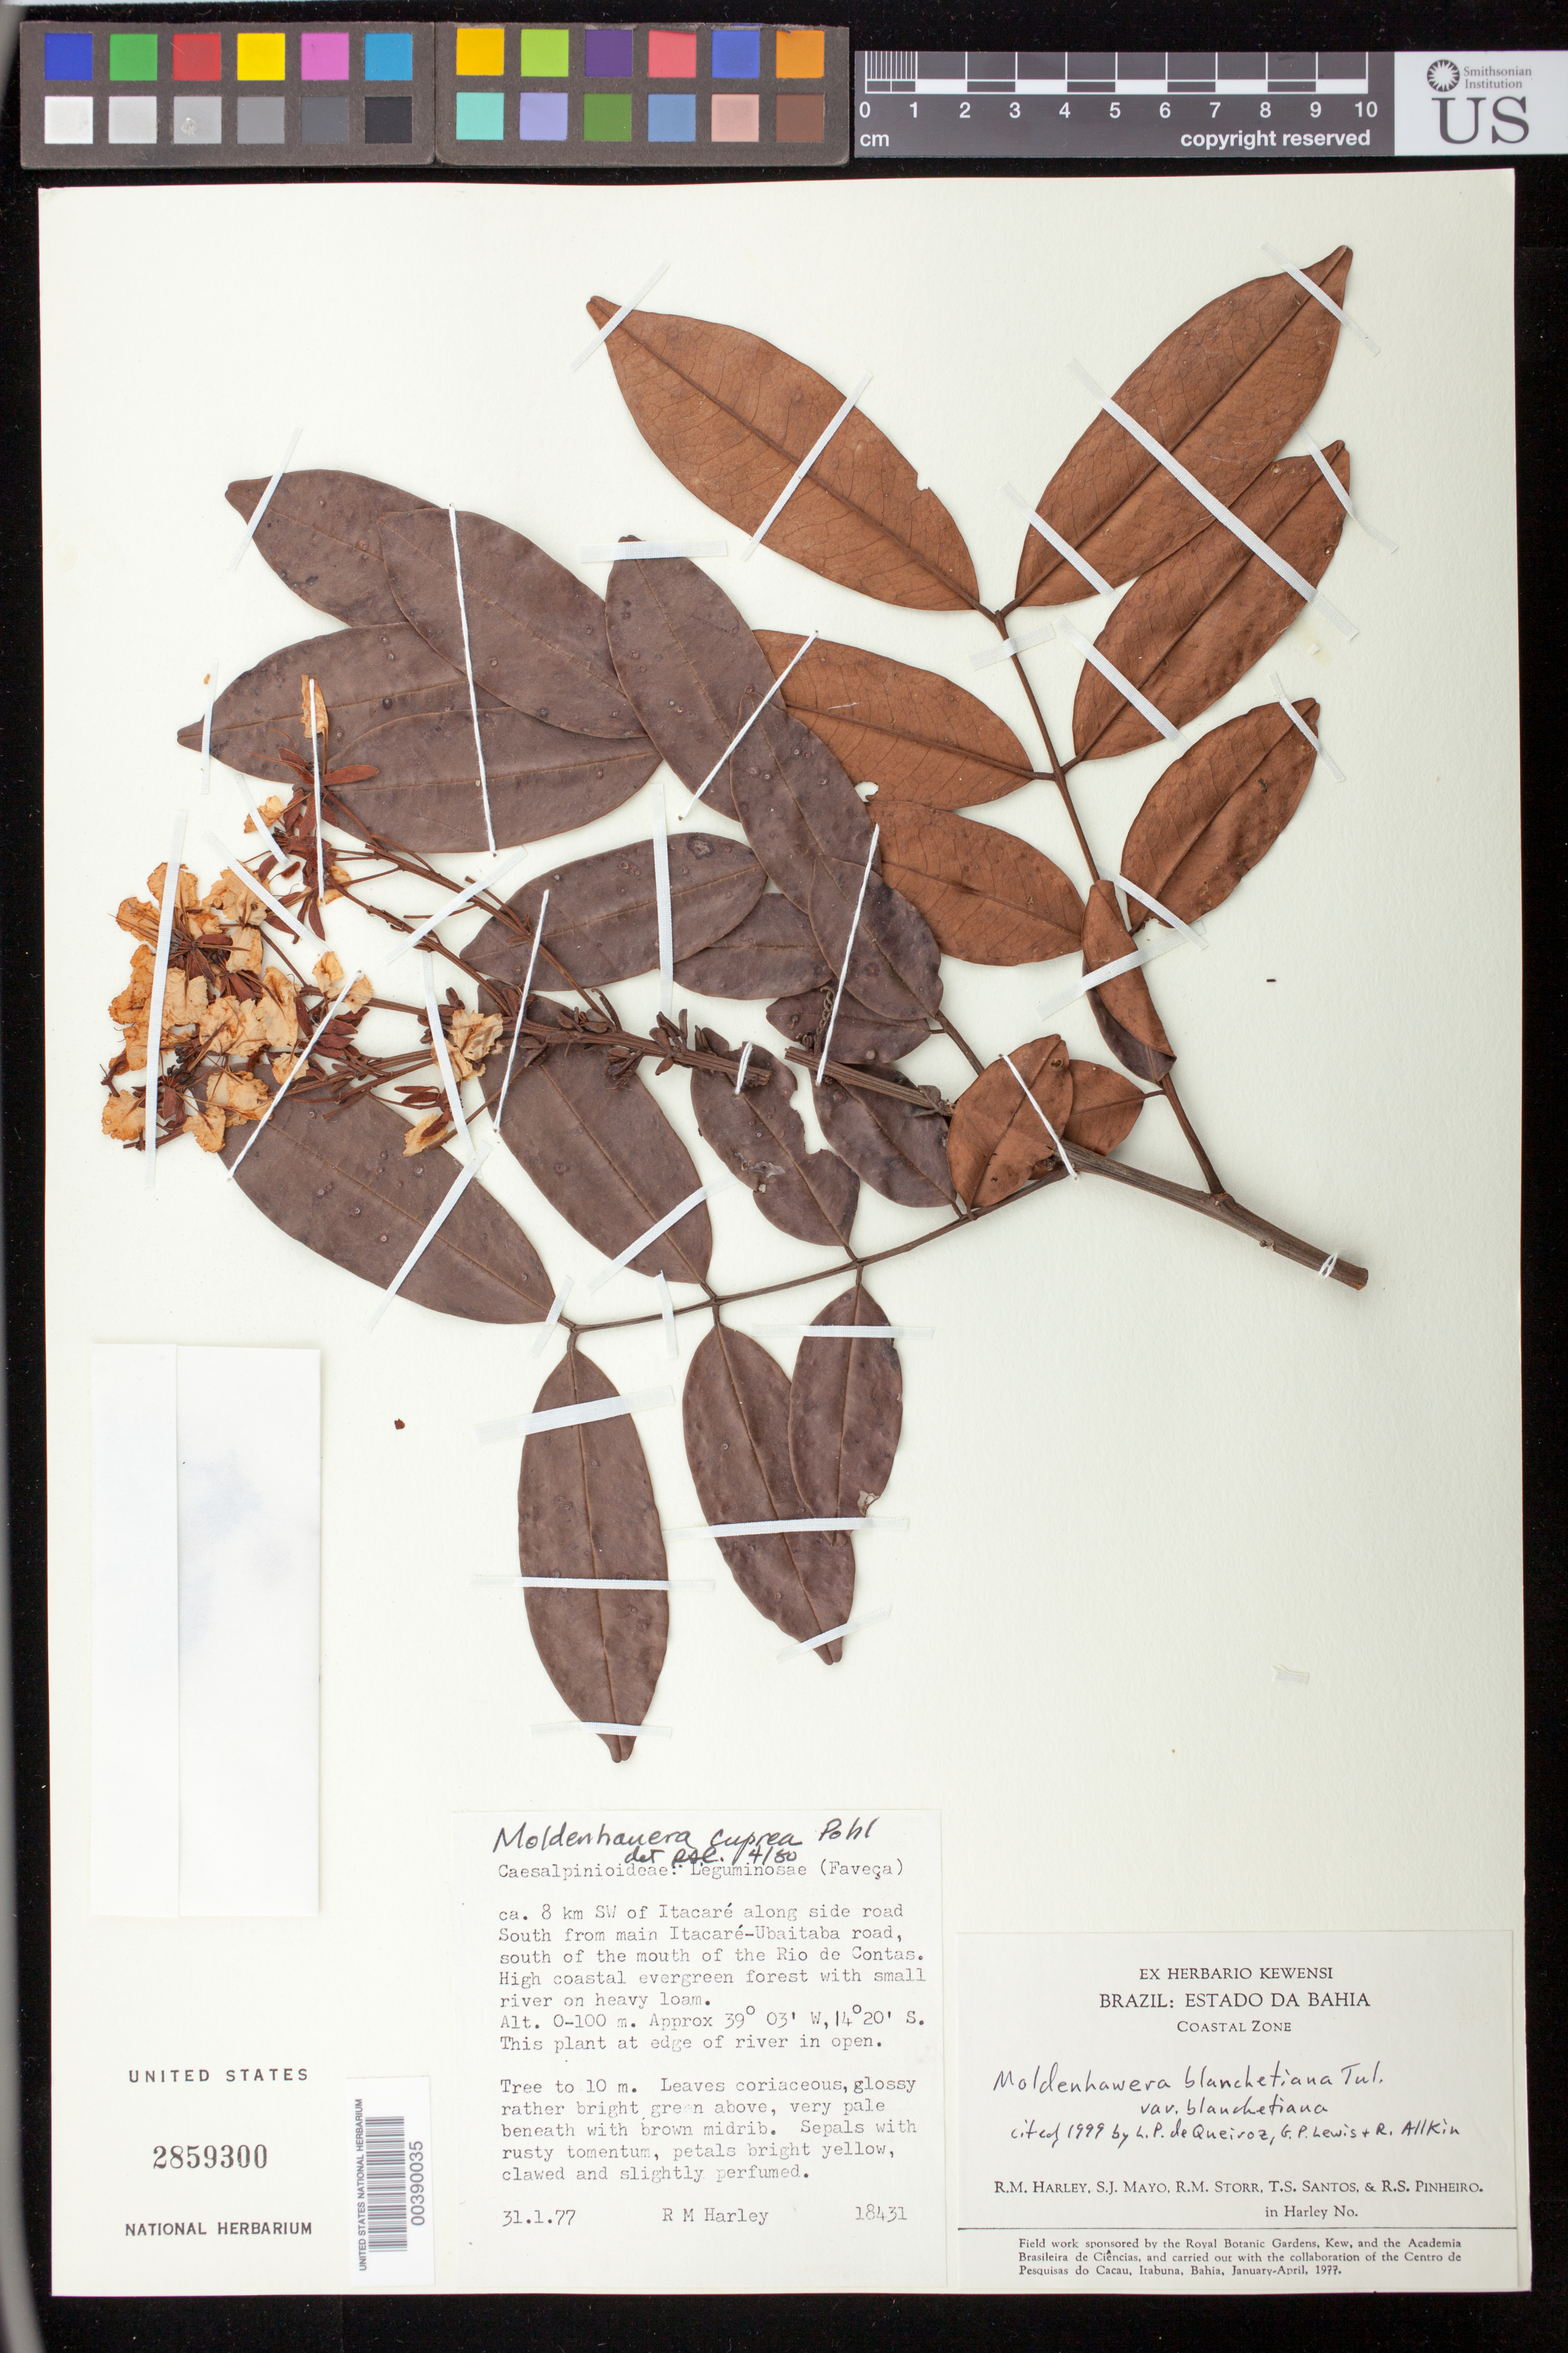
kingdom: Plantae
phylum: Tracheophyta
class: Magnoliopsida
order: Fabales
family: Fabaceae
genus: Moldenhawera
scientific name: Moldenhawera blanchetiana var. blanchetiana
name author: Tul.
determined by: Queiróz, L. P.; Lewis, G. P.; Allkin, R.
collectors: R. M. Harley, S. J. Mayo, R. M. Storr, T. S. Santos & R. S. Pinheiro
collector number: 18431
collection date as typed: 31 Jan 1977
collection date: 1977-01-31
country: Brazil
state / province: Bahia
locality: Ca. 8 km SW of Itacare along side road South from main Itacare-Ubaitaba road, south of the mouth of Rio de Contas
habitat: High coastal evergreen forest with small river on heavy loam. Edge of river in open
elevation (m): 0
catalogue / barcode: US 2859300